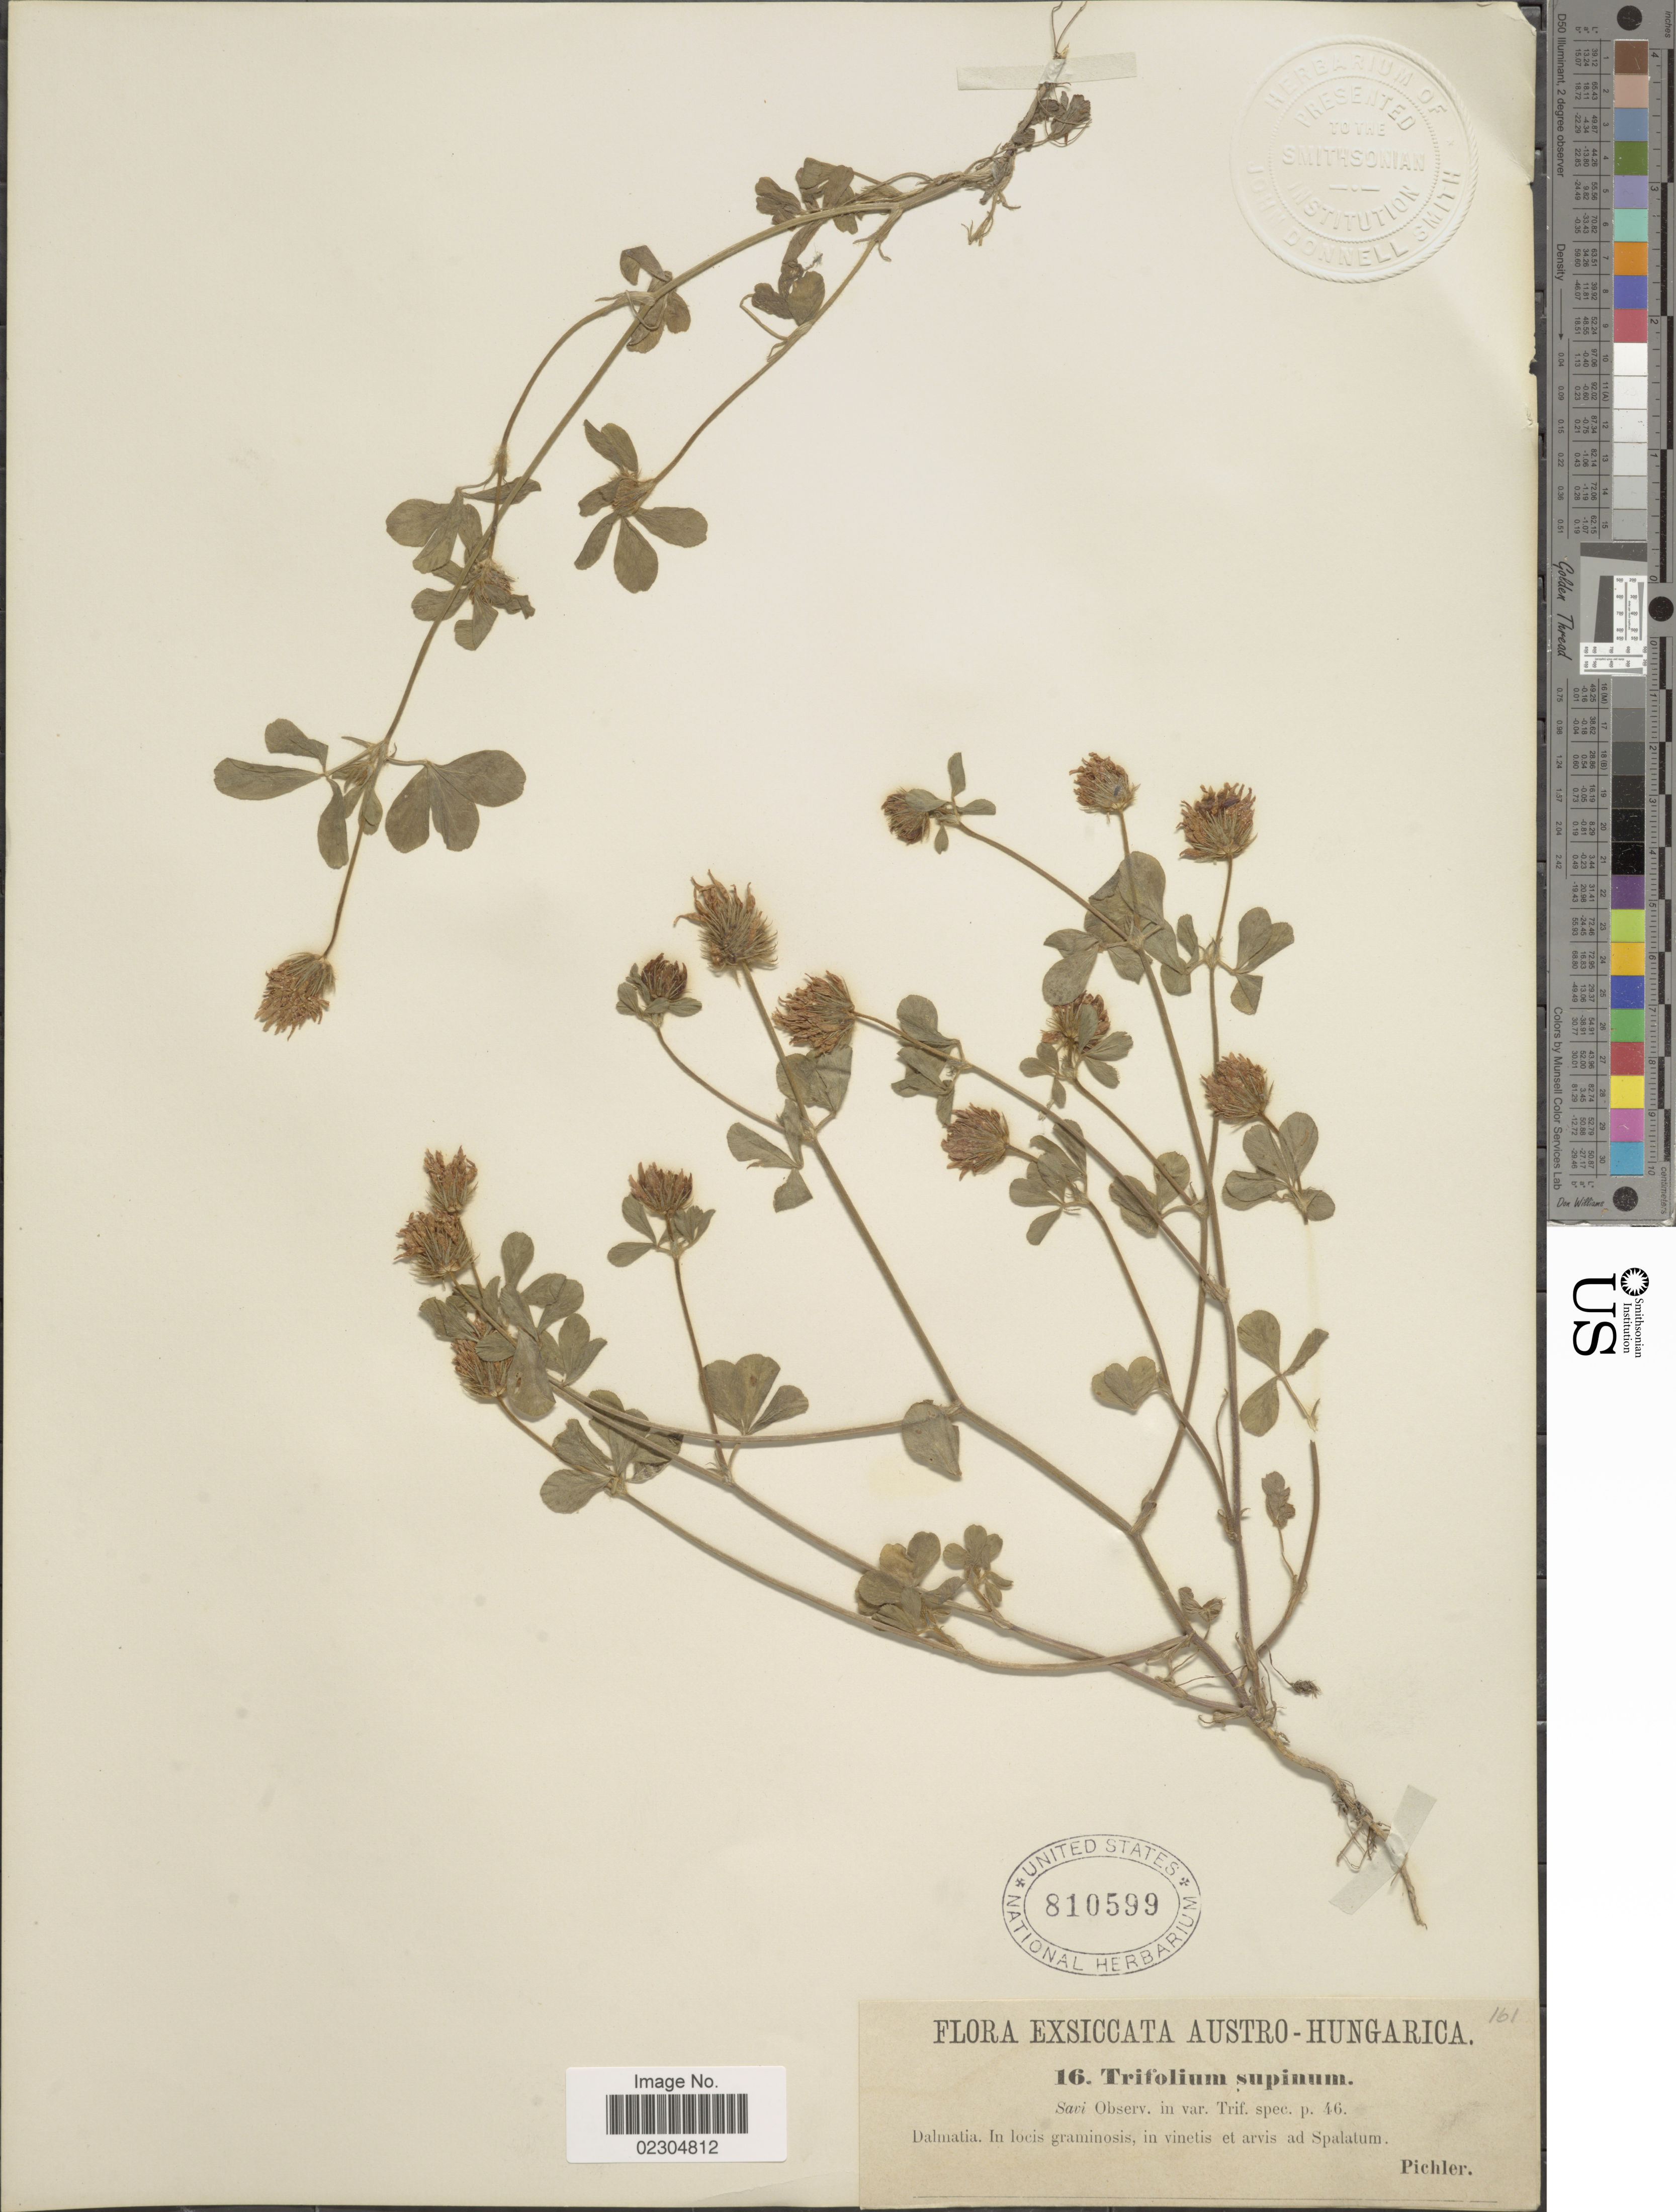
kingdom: Plantae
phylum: Tracheophyta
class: Magnoliopsida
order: Fabales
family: Fabaceae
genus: Trifolium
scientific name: Trifolium supinum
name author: Savi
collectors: Pichler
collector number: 16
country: Croatia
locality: Austro-Hungarica. Dalmatia. ad Spalatum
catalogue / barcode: US 810599